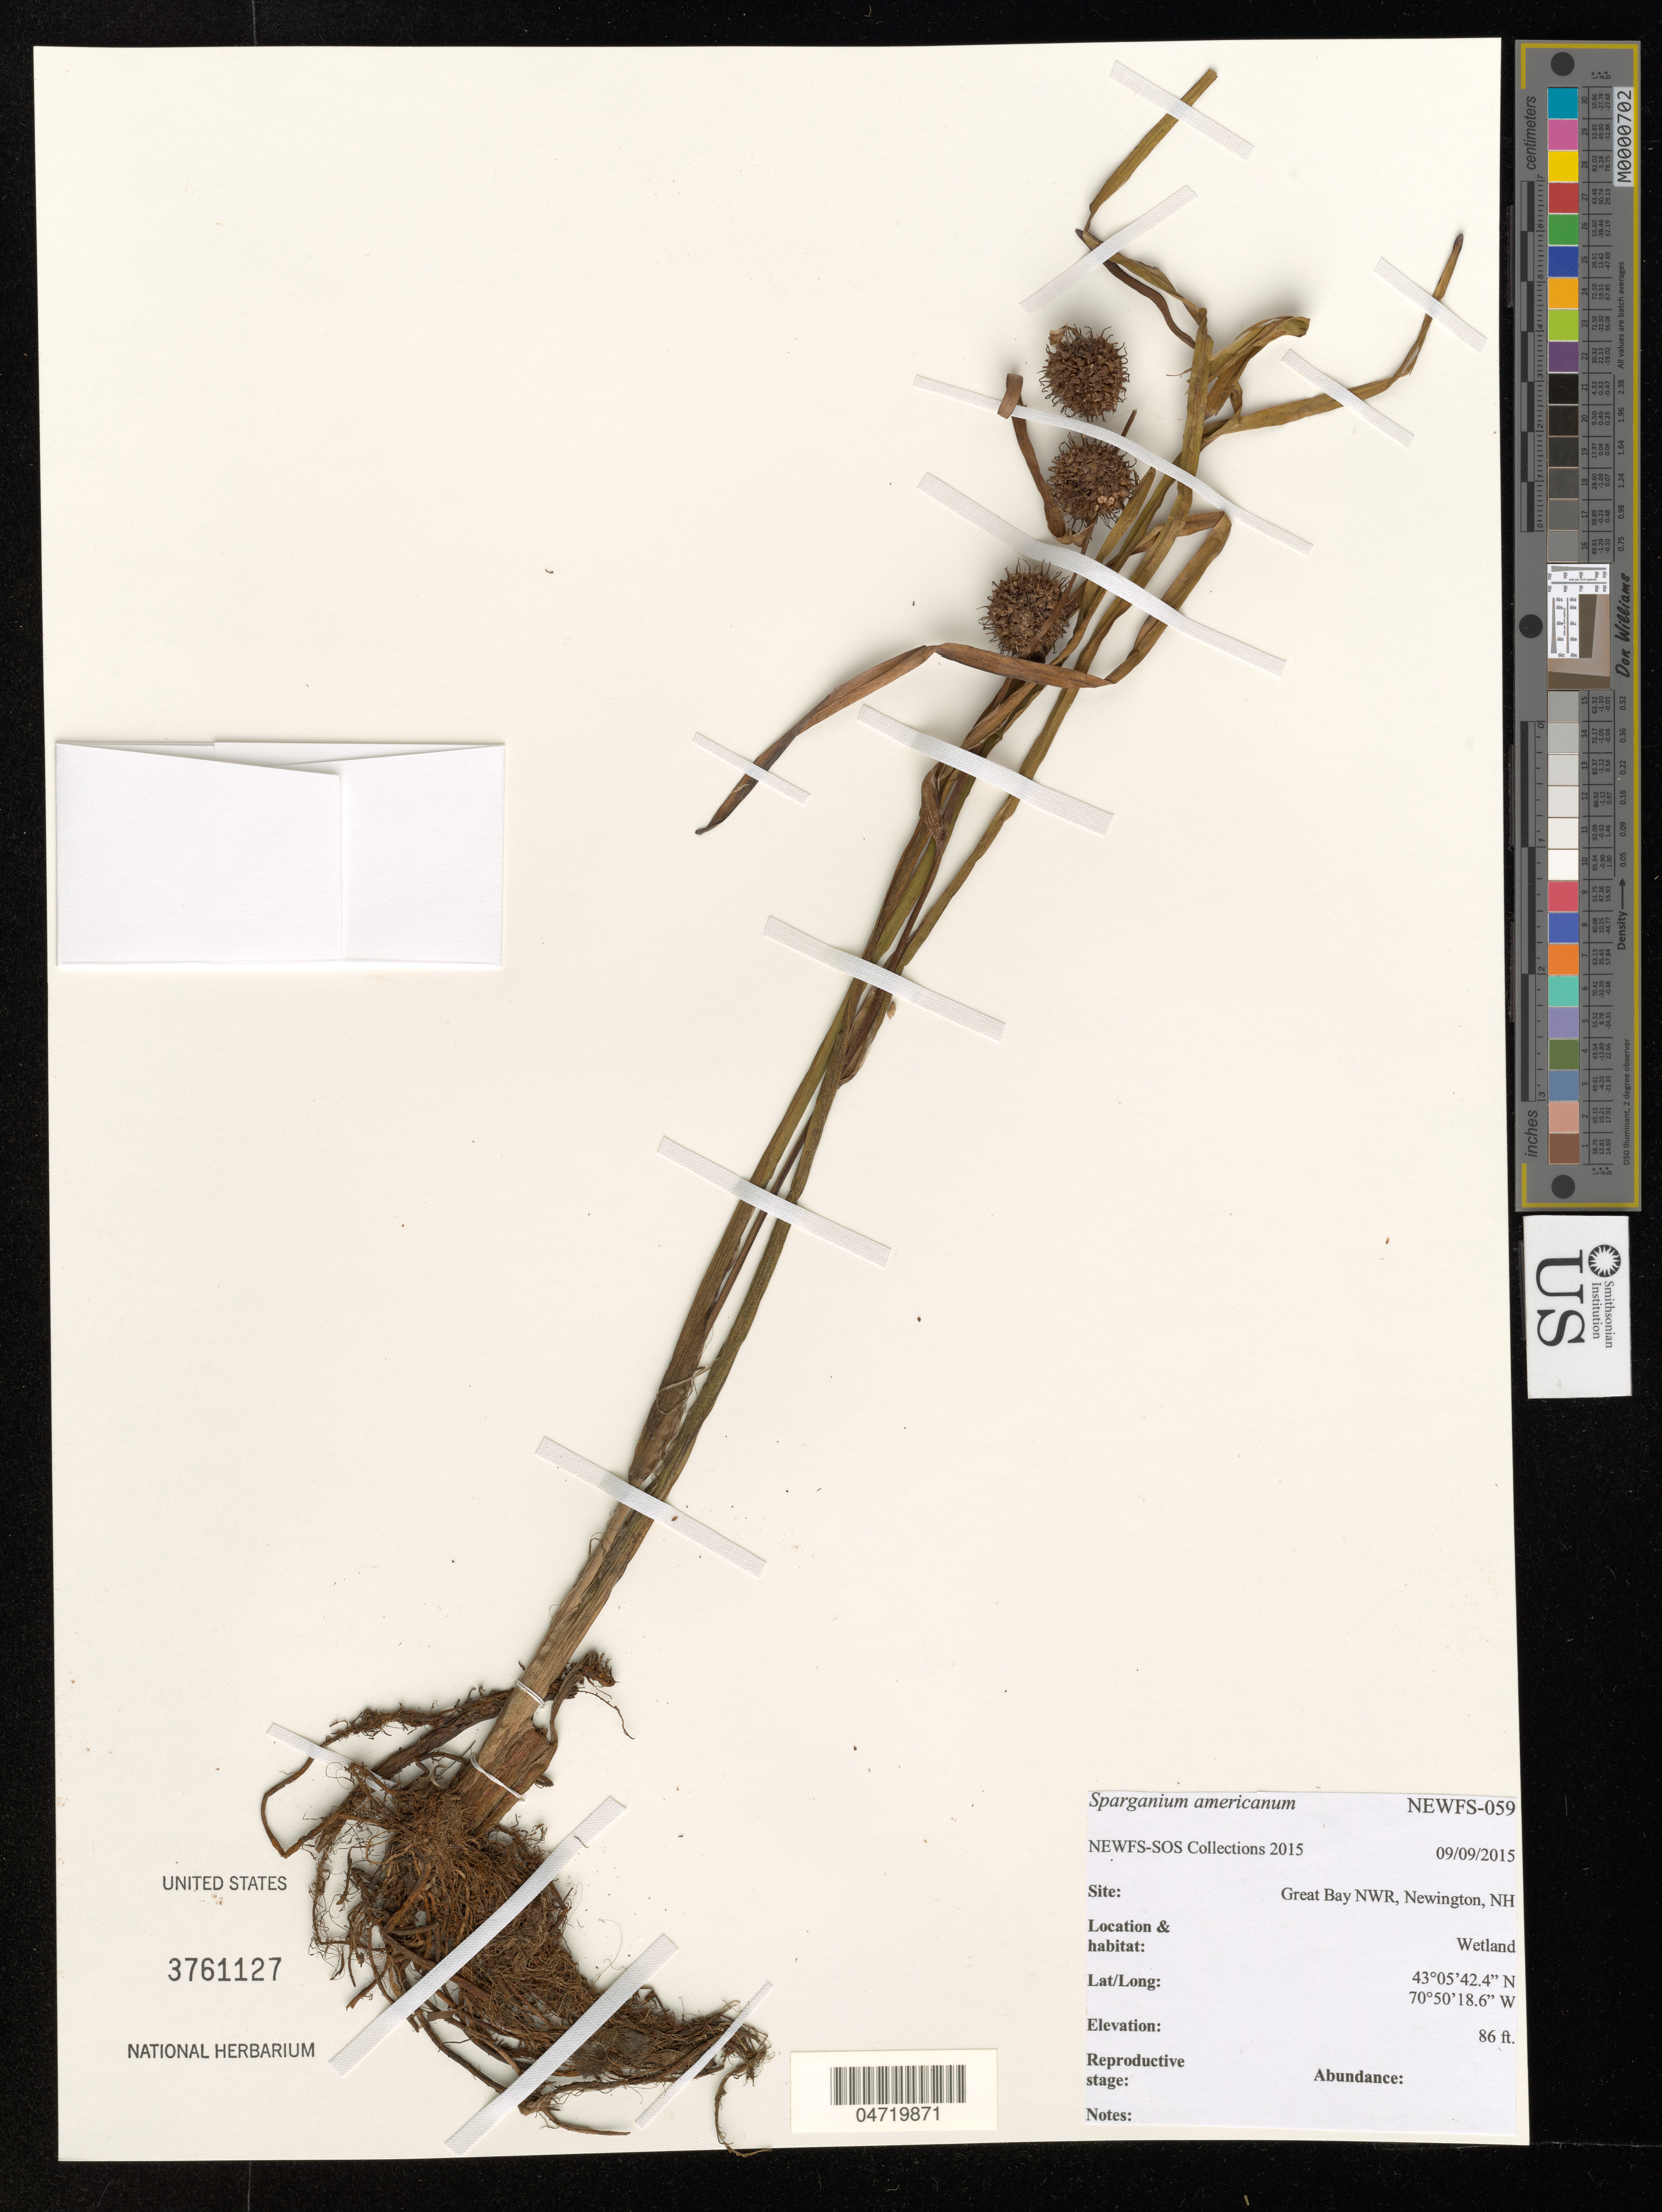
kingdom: Plantae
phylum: Tracheophyta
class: Liliopsida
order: Poales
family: Typhaceae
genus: Sparganium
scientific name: Sparganium americanum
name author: Nutt.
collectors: NEWFS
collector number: NEWFS-059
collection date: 2015-09-09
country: United States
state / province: New Hampshire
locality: Great Bay NWR, Newington.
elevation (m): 26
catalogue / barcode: US 3761127